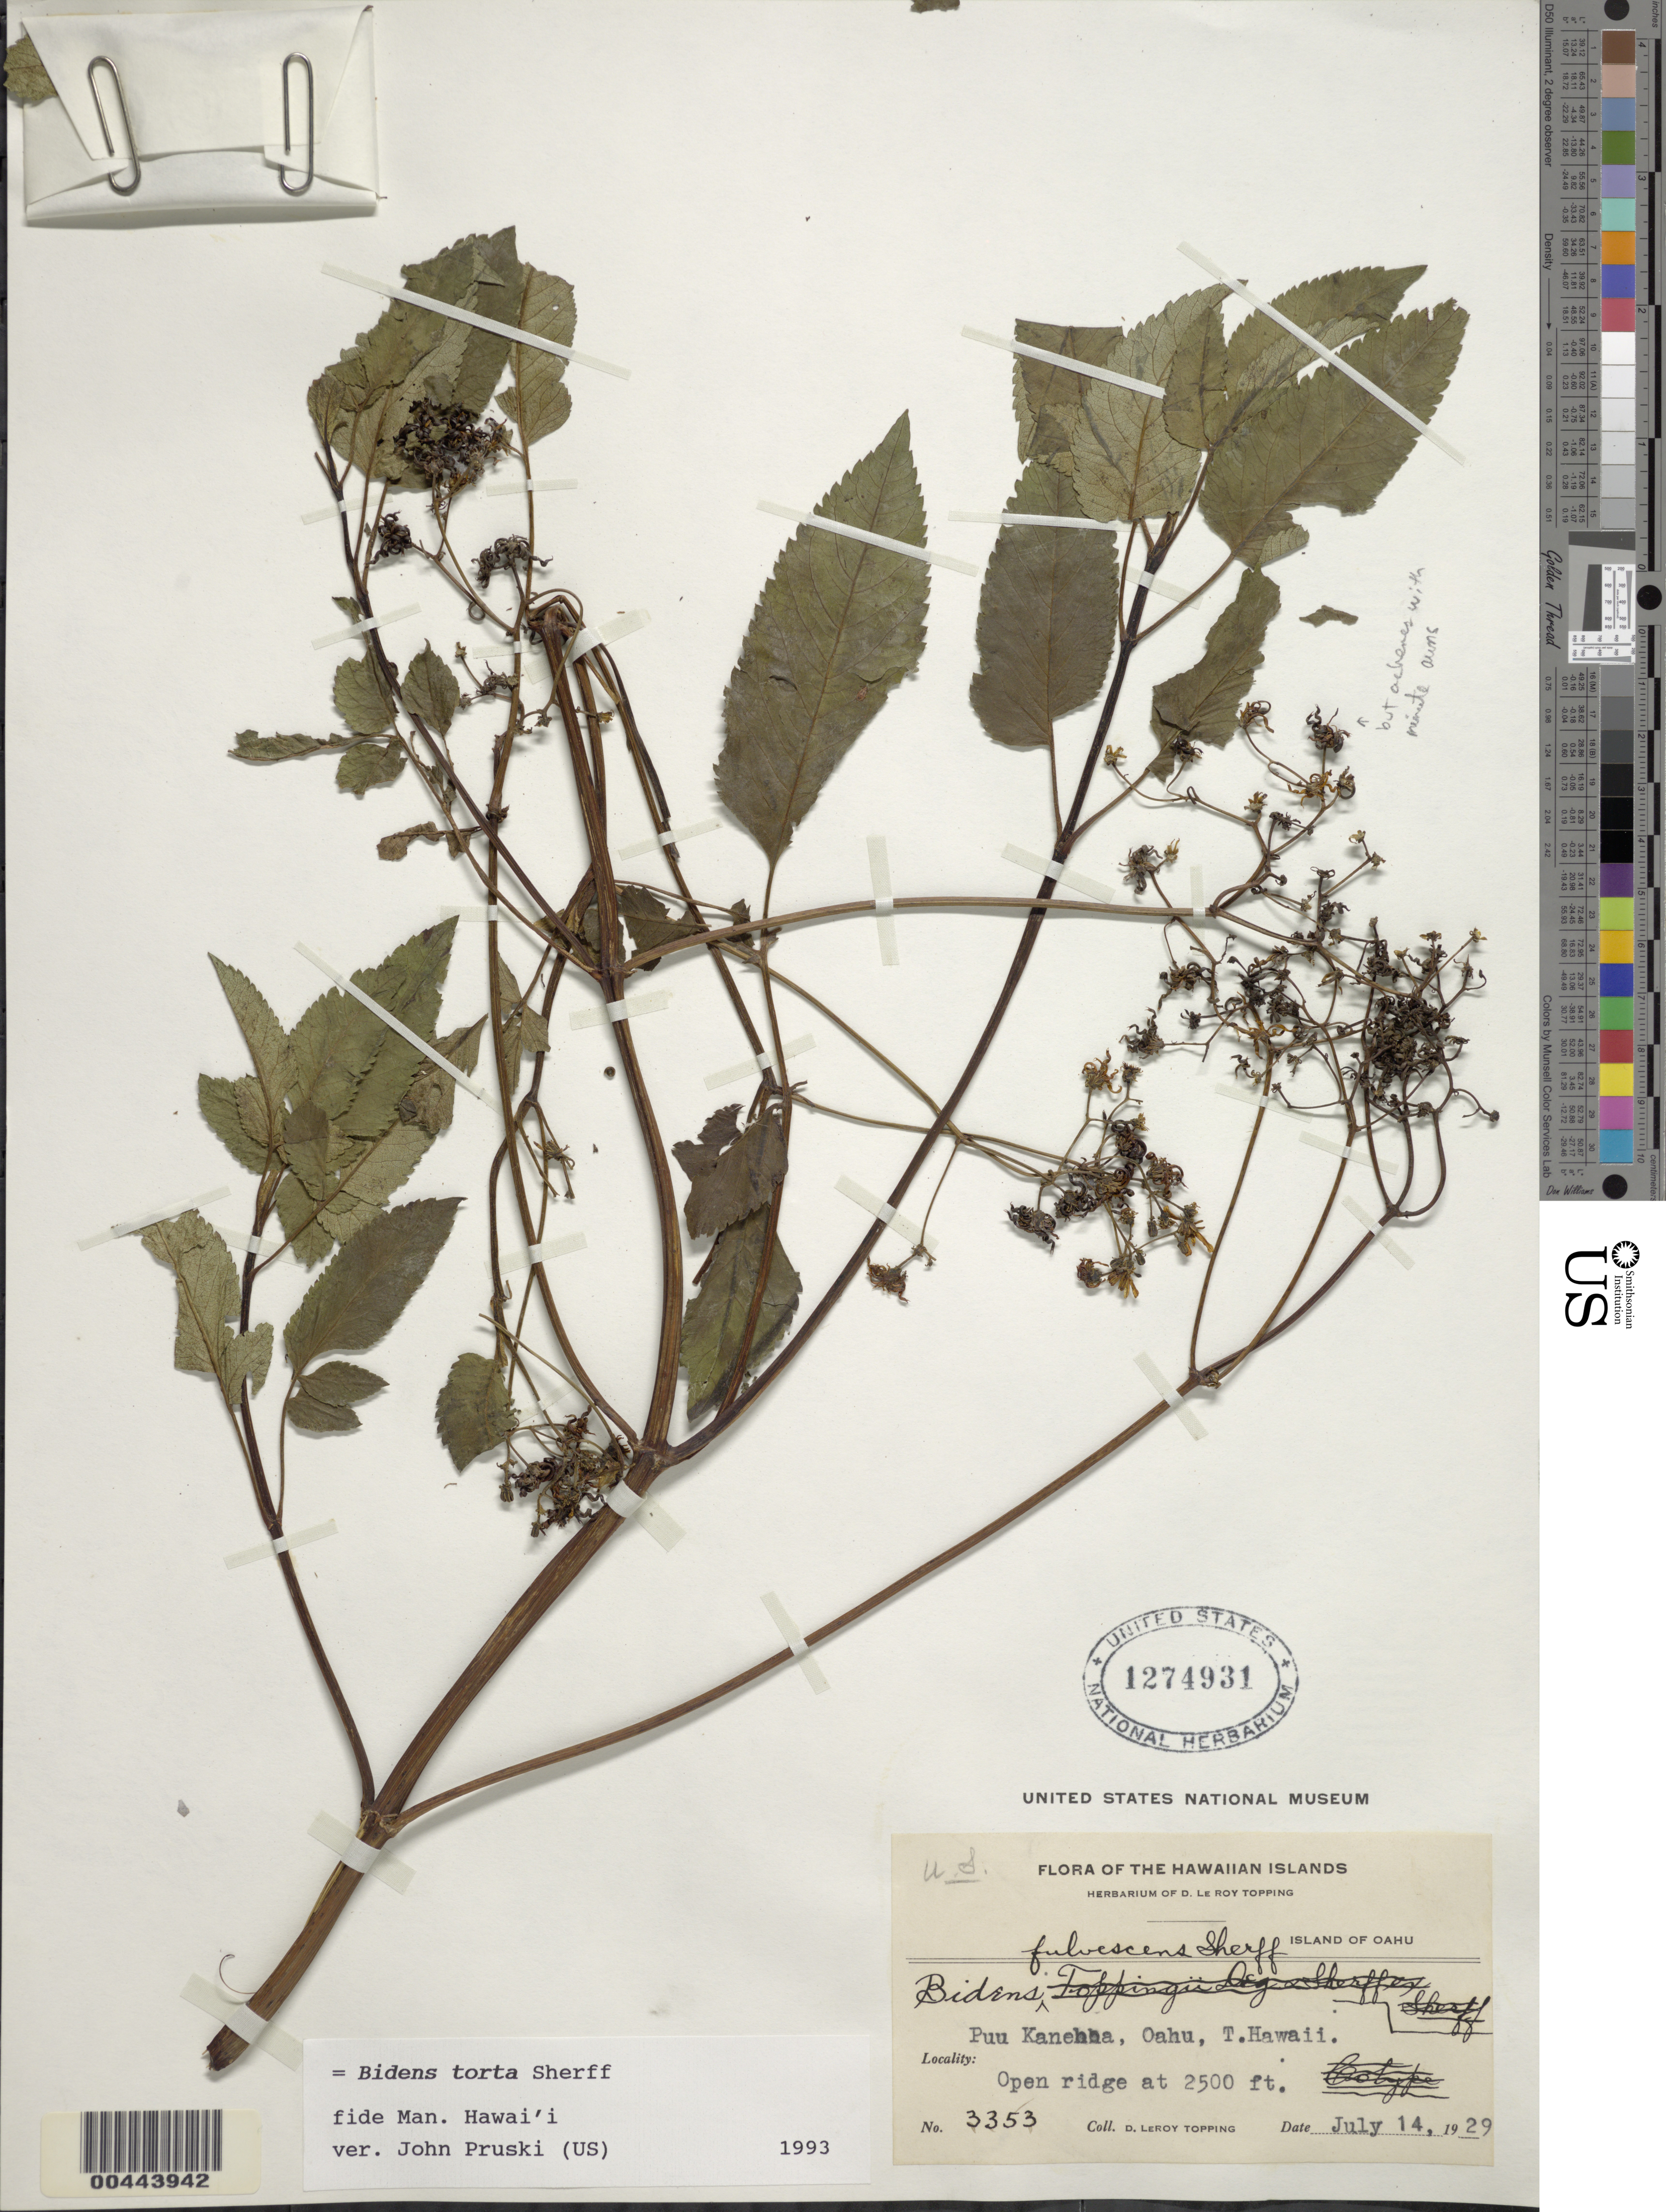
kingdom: Plantae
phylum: Tracheophyta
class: Magnoliopsida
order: Asterales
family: Asteraceae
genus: Bidens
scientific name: Bidens torta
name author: Sherff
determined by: Pruski, J. F.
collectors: D. L. Topping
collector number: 3353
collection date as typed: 14 Jul 1929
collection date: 1929-07-14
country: United States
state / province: Hawaii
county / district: Honolulu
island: Oahu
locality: Puu Kanehoa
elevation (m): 762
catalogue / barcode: US 1274931